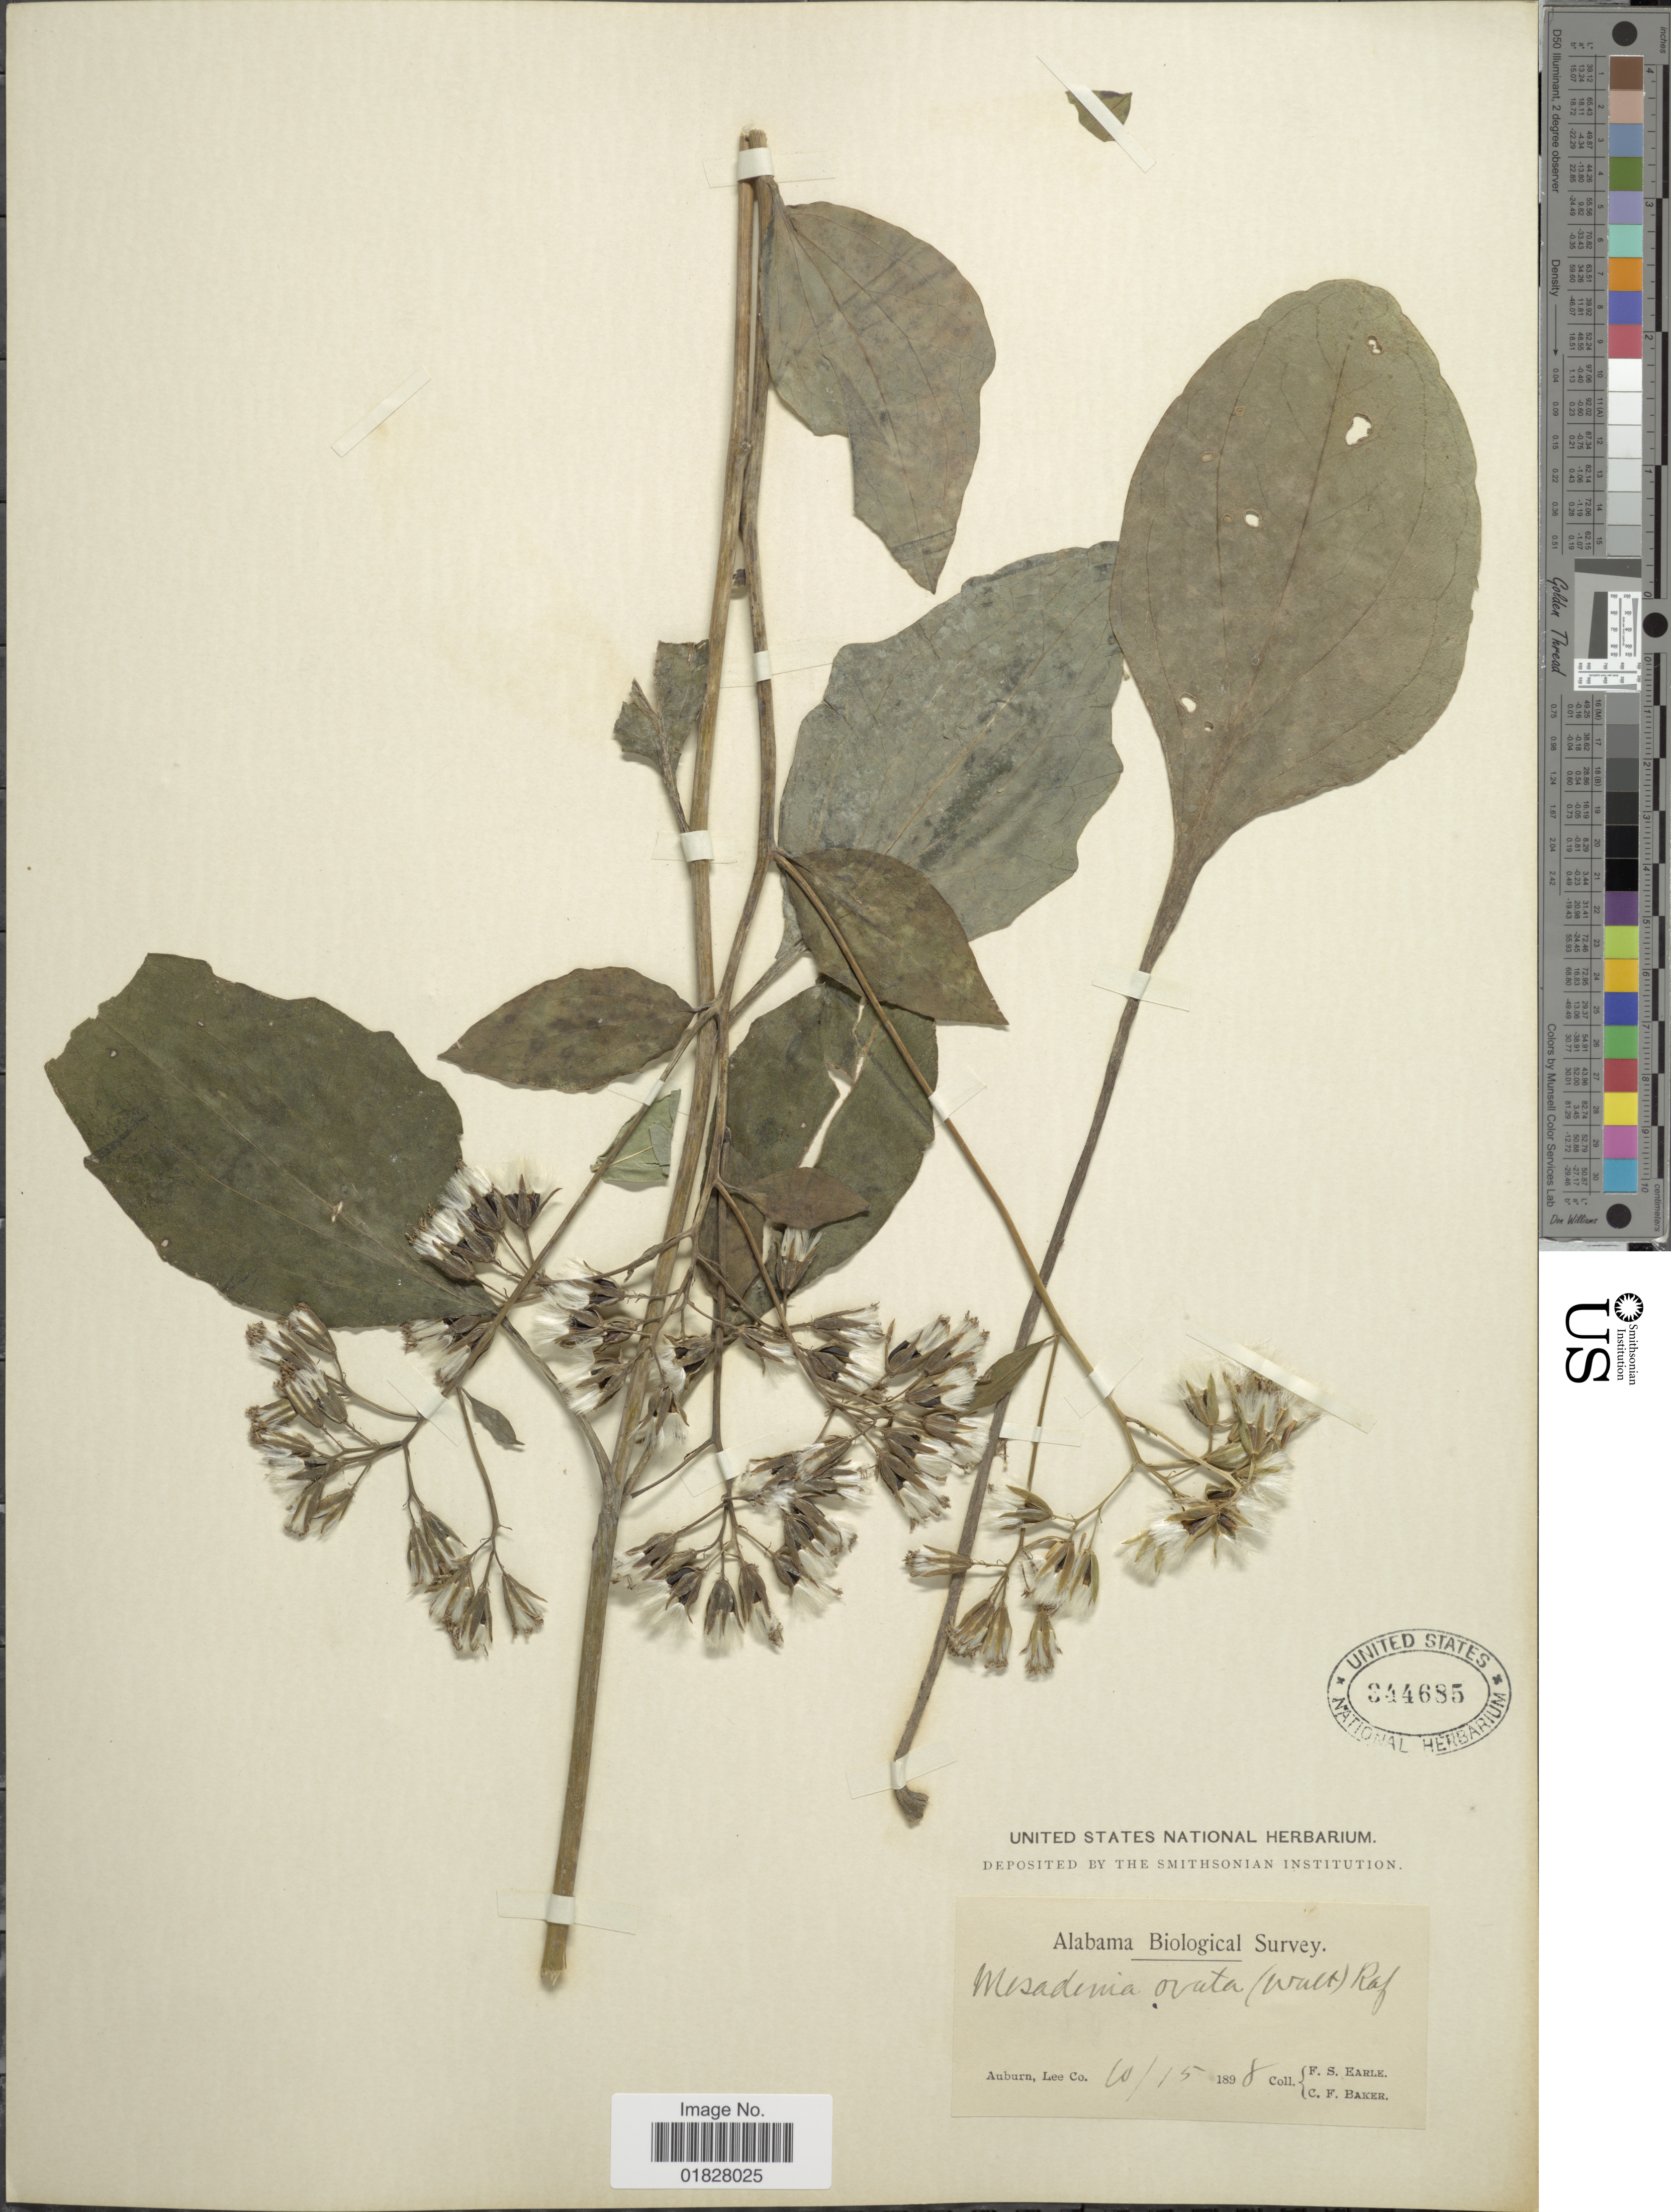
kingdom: Plantae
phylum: Tracheophyta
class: Magnoliopsida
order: Asterales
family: Asteraceae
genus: Arnoglossum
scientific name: Arnoglossum ovatum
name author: (Walter) H. Rob.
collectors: F. S. Earle & C. F. Baker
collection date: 1898-10-15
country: United States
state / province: Alabama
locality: Auburn, Lee Co.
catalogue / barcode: US 344685